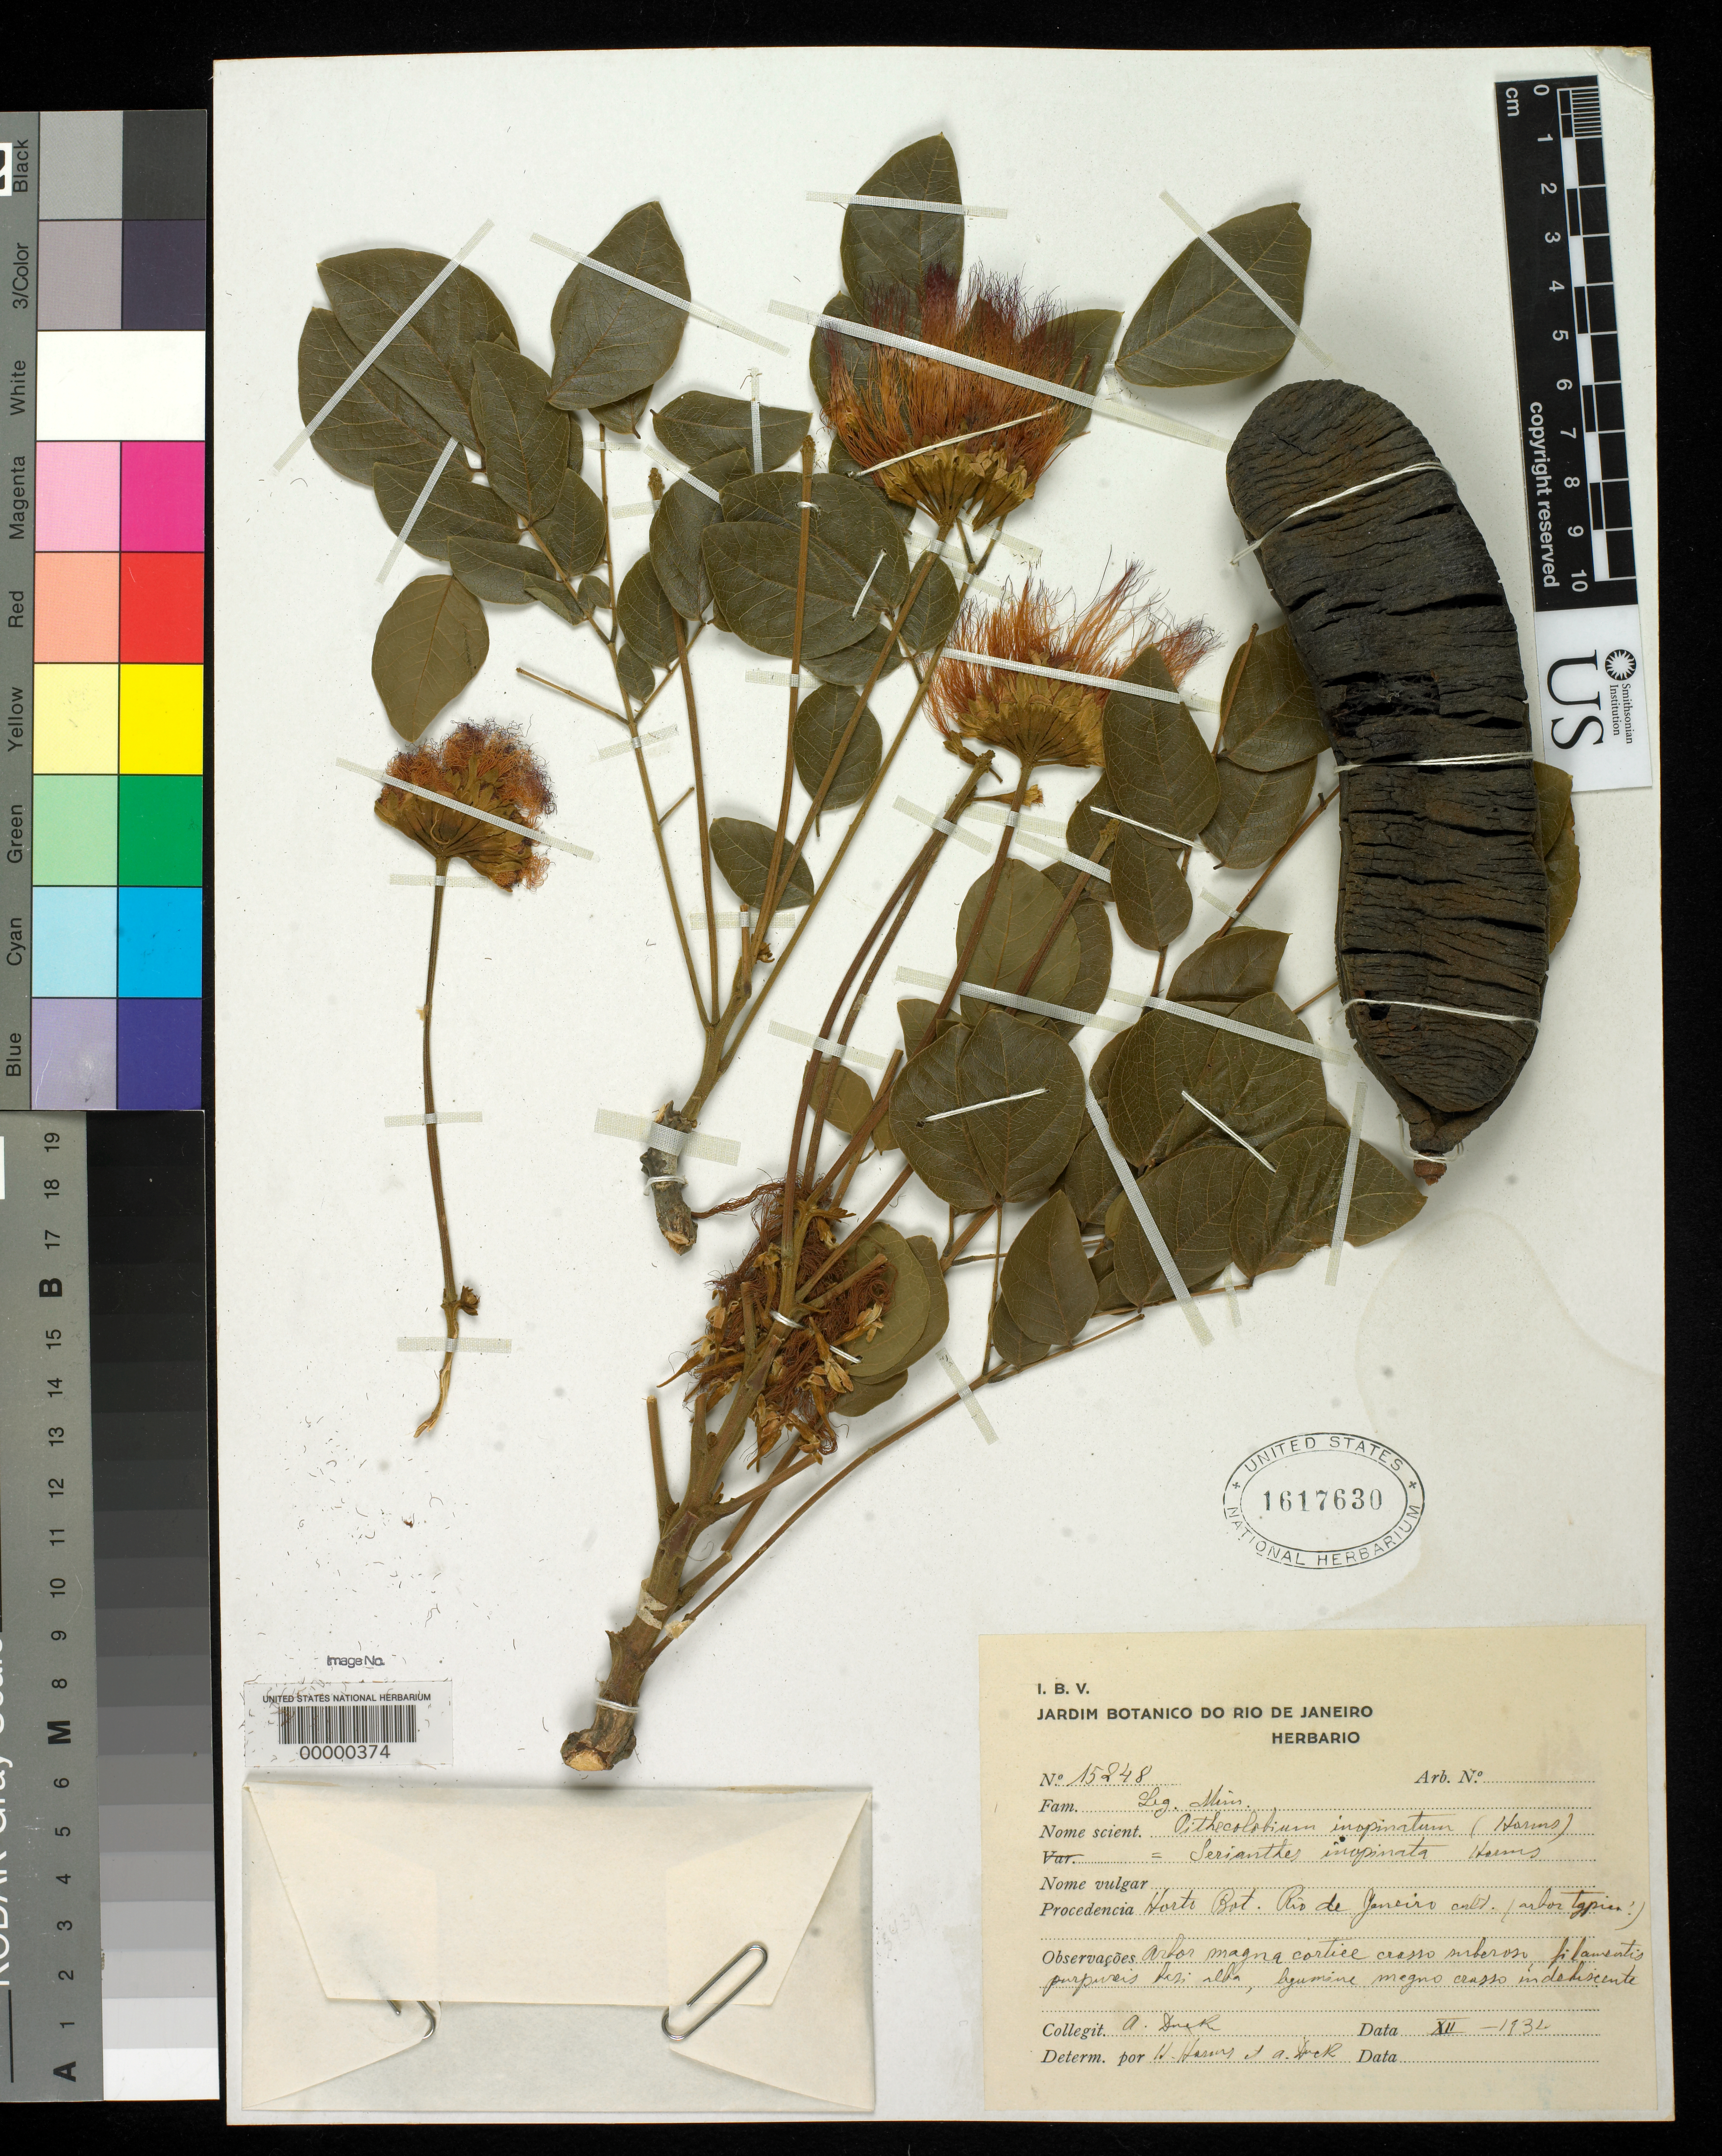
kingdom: Plantae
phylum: Tracheophyta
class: Magnoliopsida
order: Fabales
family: Fabaceae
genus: Serianthes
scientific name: Serianthes inopinata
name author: Harms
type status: Isotype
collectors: A. Ducke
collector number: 15248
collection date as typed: Oct 1928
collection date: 1928-10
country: Brazil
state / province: Minas Gerais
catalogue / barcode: US 1617630